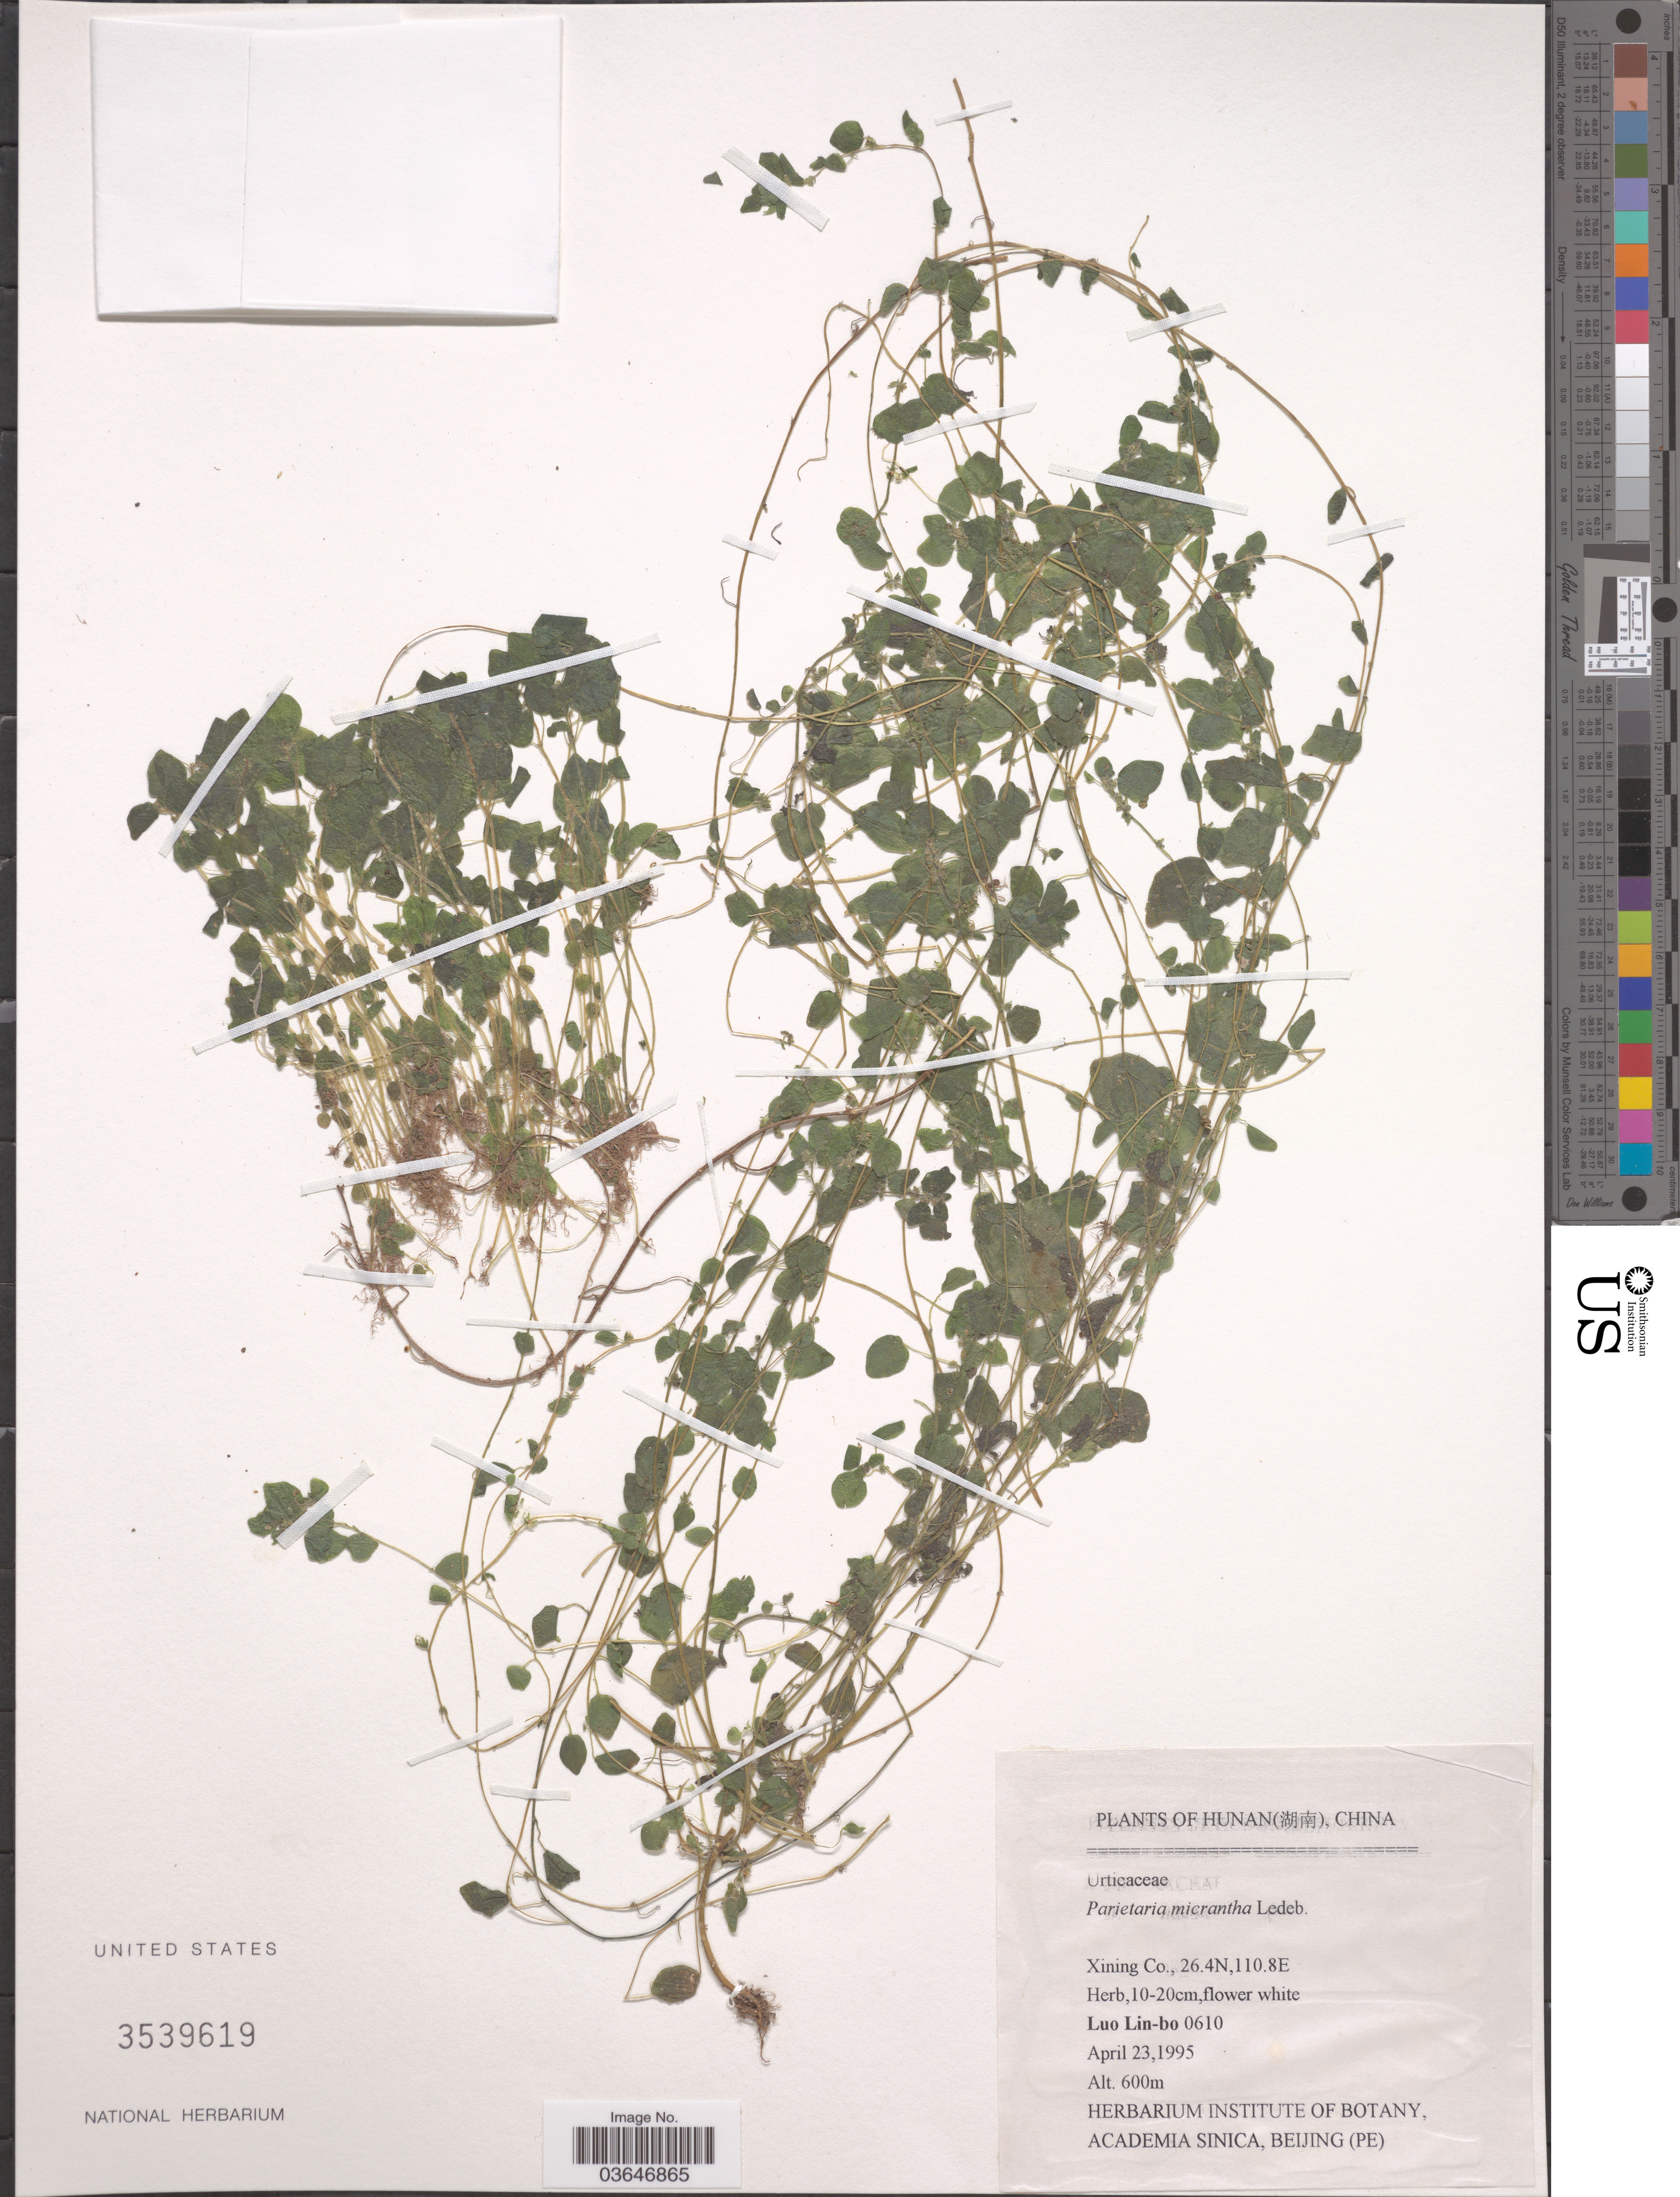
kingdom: Plantae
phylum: Tracheophyta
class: Magnoliopsida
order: Rosales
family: Urticaceae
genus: Parietaria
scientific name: Parietaria micrantha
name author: Ledeb.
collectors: L. Lin-bo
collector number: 0610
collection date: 1995-04-23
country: China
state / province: Hunan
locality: Xining Co.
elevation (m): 600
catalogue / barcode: US 3539619